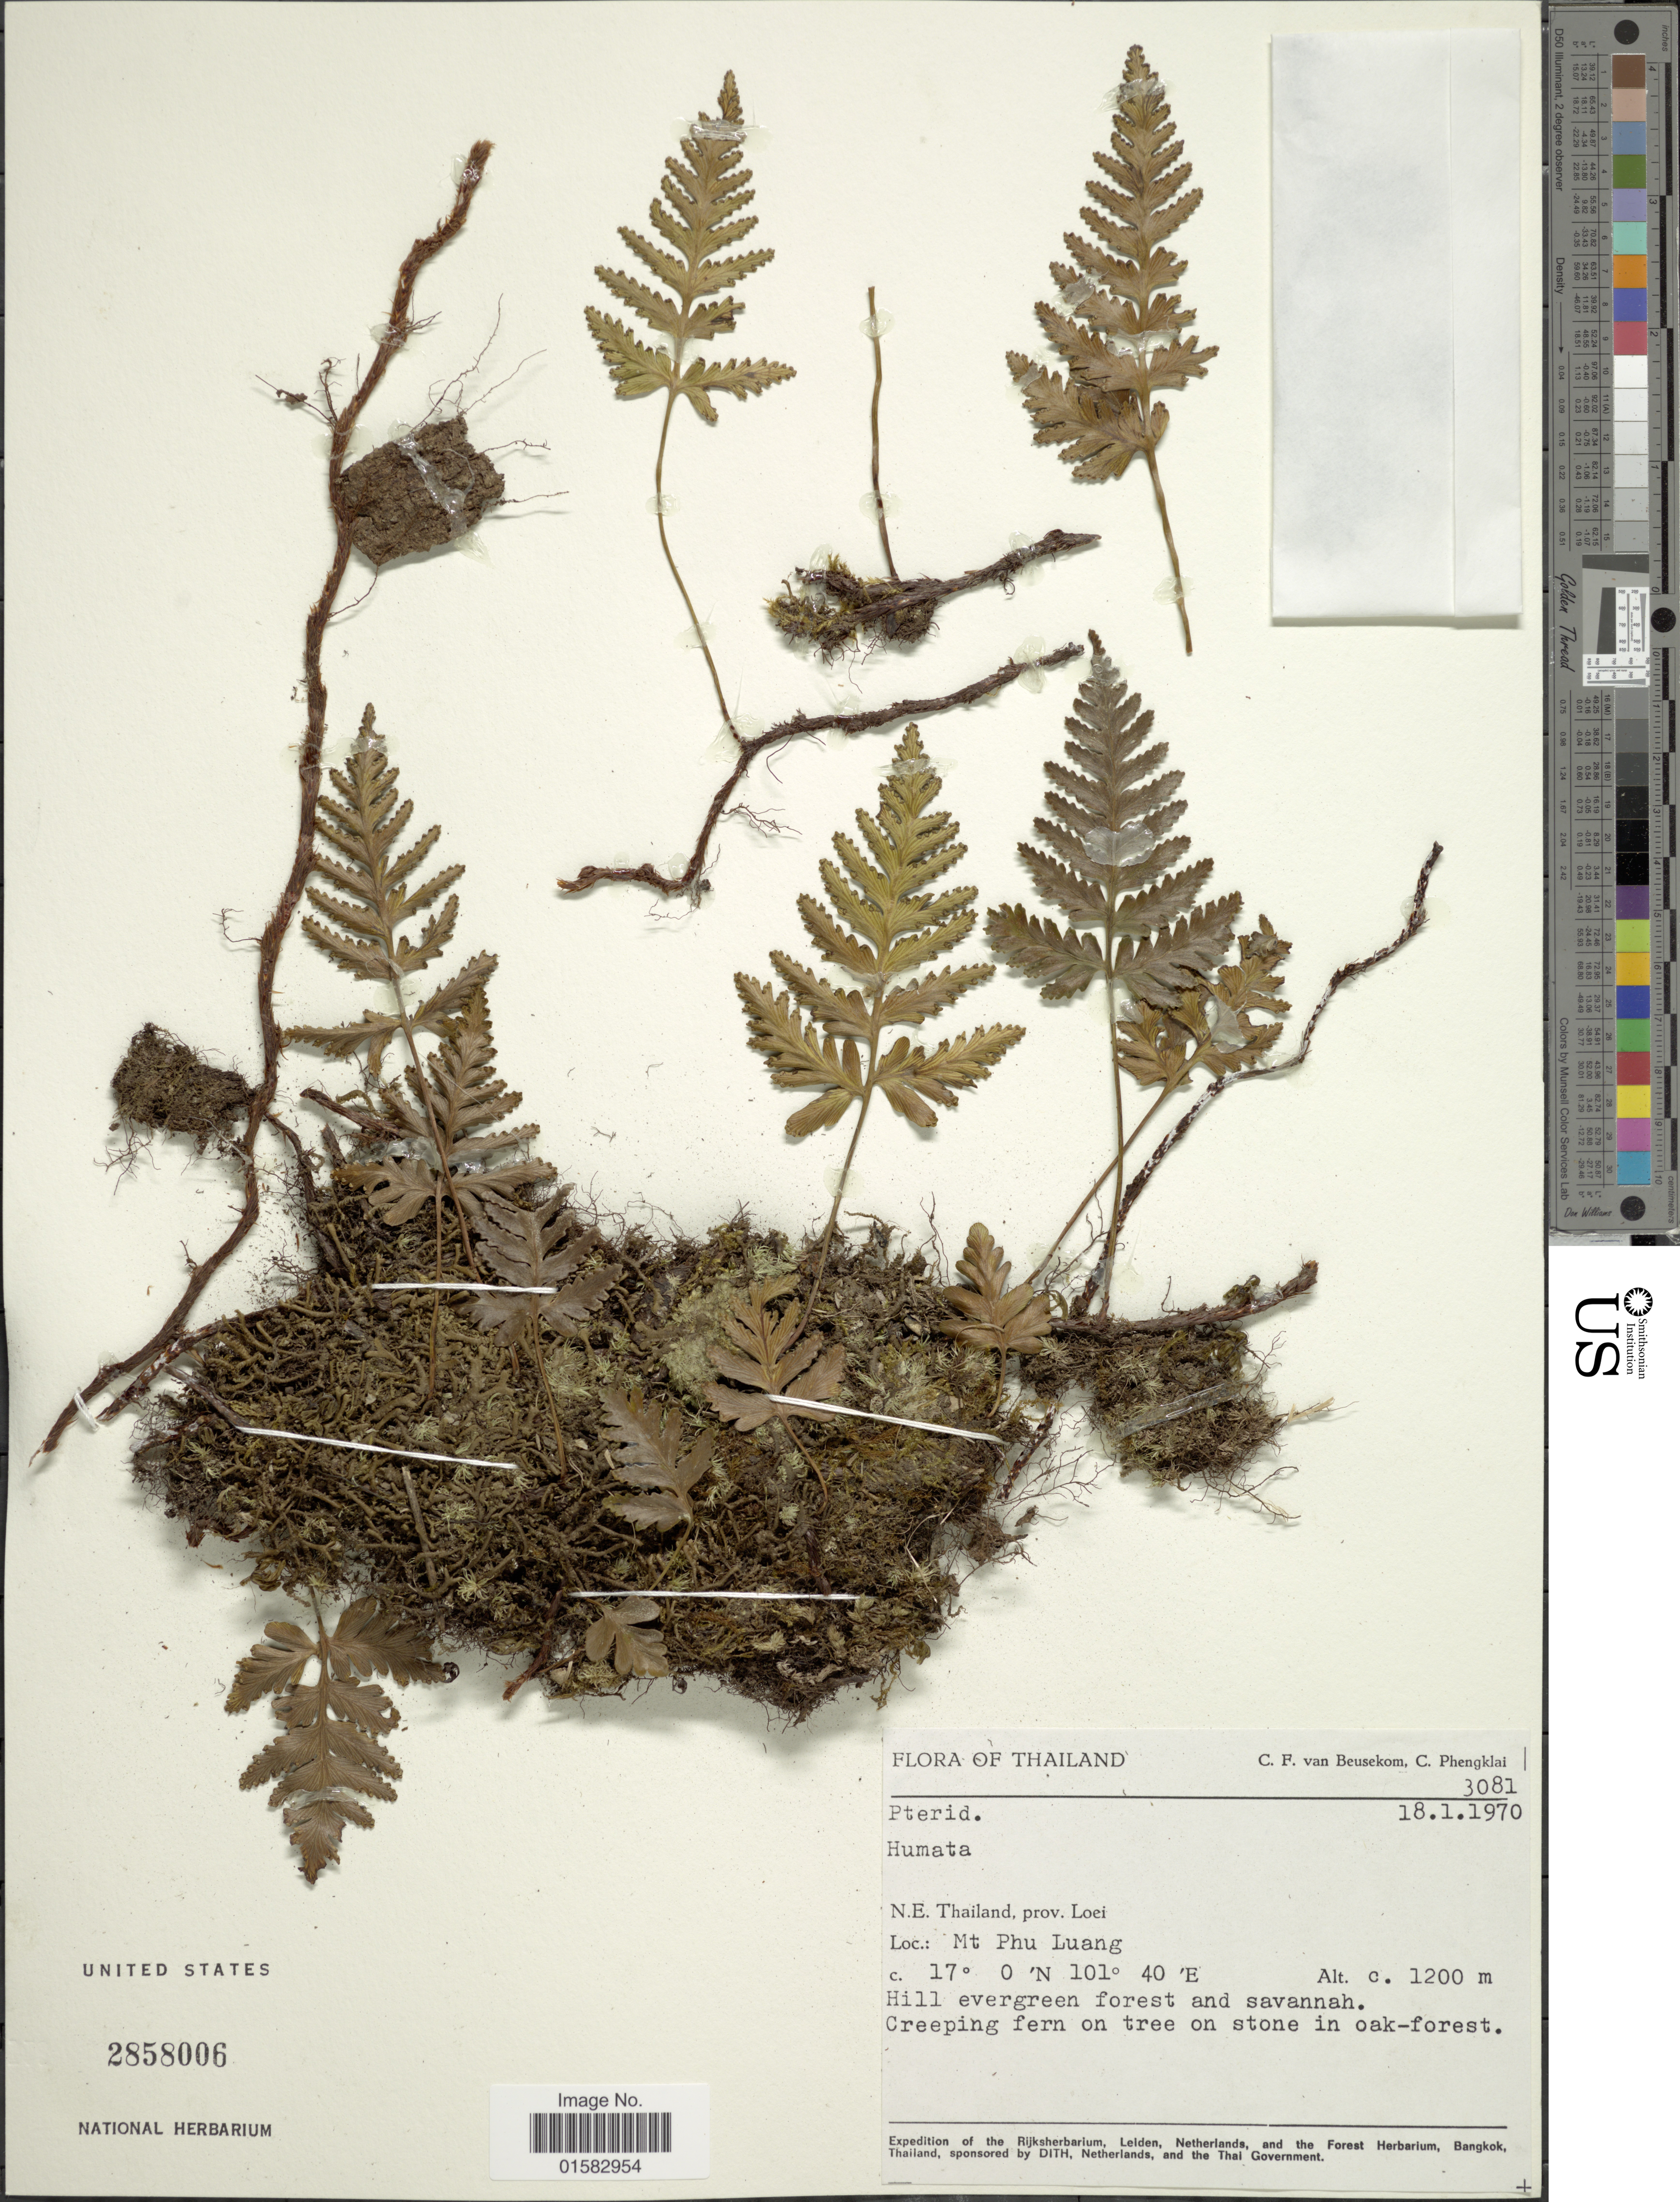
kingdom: Plantae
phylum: Tracheophyta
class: Polypodiopsida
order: Polypodiales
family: Davalliaceae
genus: Davallia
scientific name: Davallia repens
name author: (L. f.) Kuhn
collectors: C. F. Beusekom & C. Phengklai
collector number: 3081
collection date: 1970-01-18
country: Thailand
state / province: Loei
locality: Humata, N.E. Thailand, Mt. Phu Luang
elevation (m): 1200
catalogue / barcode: US 2858006